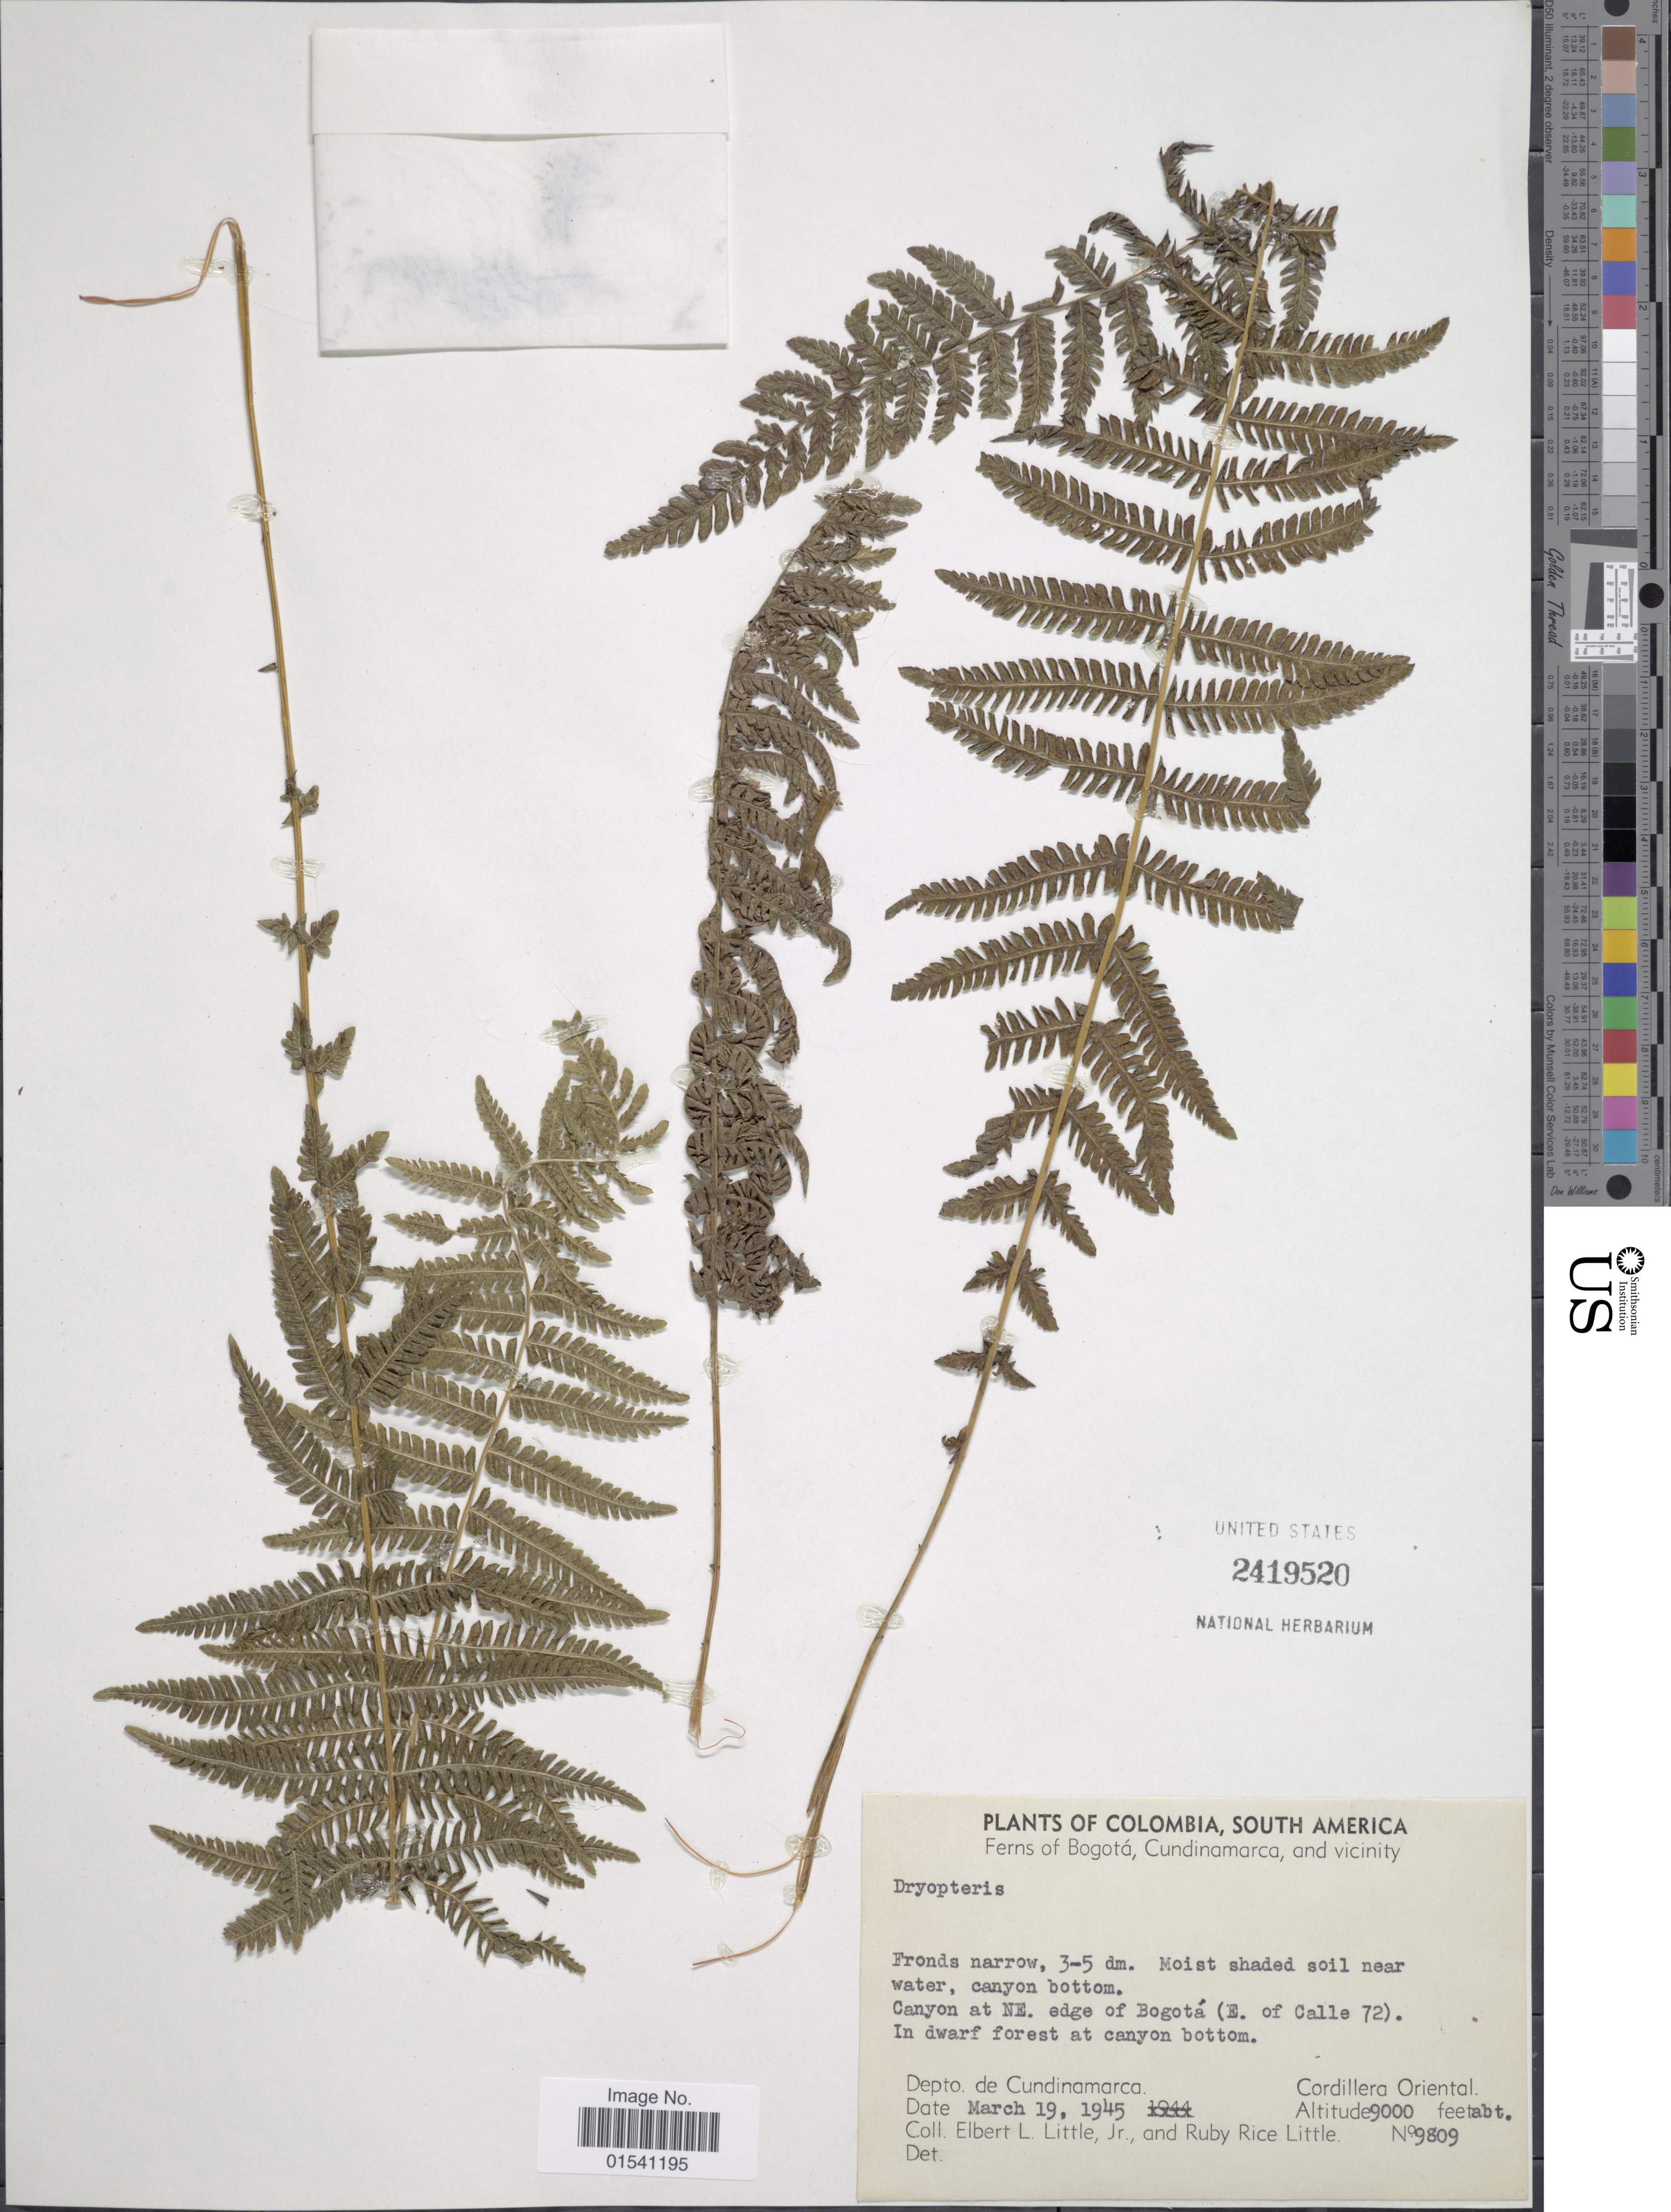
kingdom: Plantae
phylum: Tracheophyta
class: Polypodiopsida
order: Polypodiales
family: Thelypteridaceae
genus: Amauropelta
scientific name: Amauropelta sp.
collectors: E. L. Little & R. R. Little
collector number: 9808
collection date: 1945-03-19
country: Colombia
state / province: Cundinamarca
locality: Ferns of Bogotá, and vicinity, Canyon at NE. edge of Bogotá (E. of Calle 72). In dwarf forest at canyon bottom. Depto. de Cundinamarca, Cordillera Oriental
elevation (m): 2743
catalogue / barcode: US 2419520